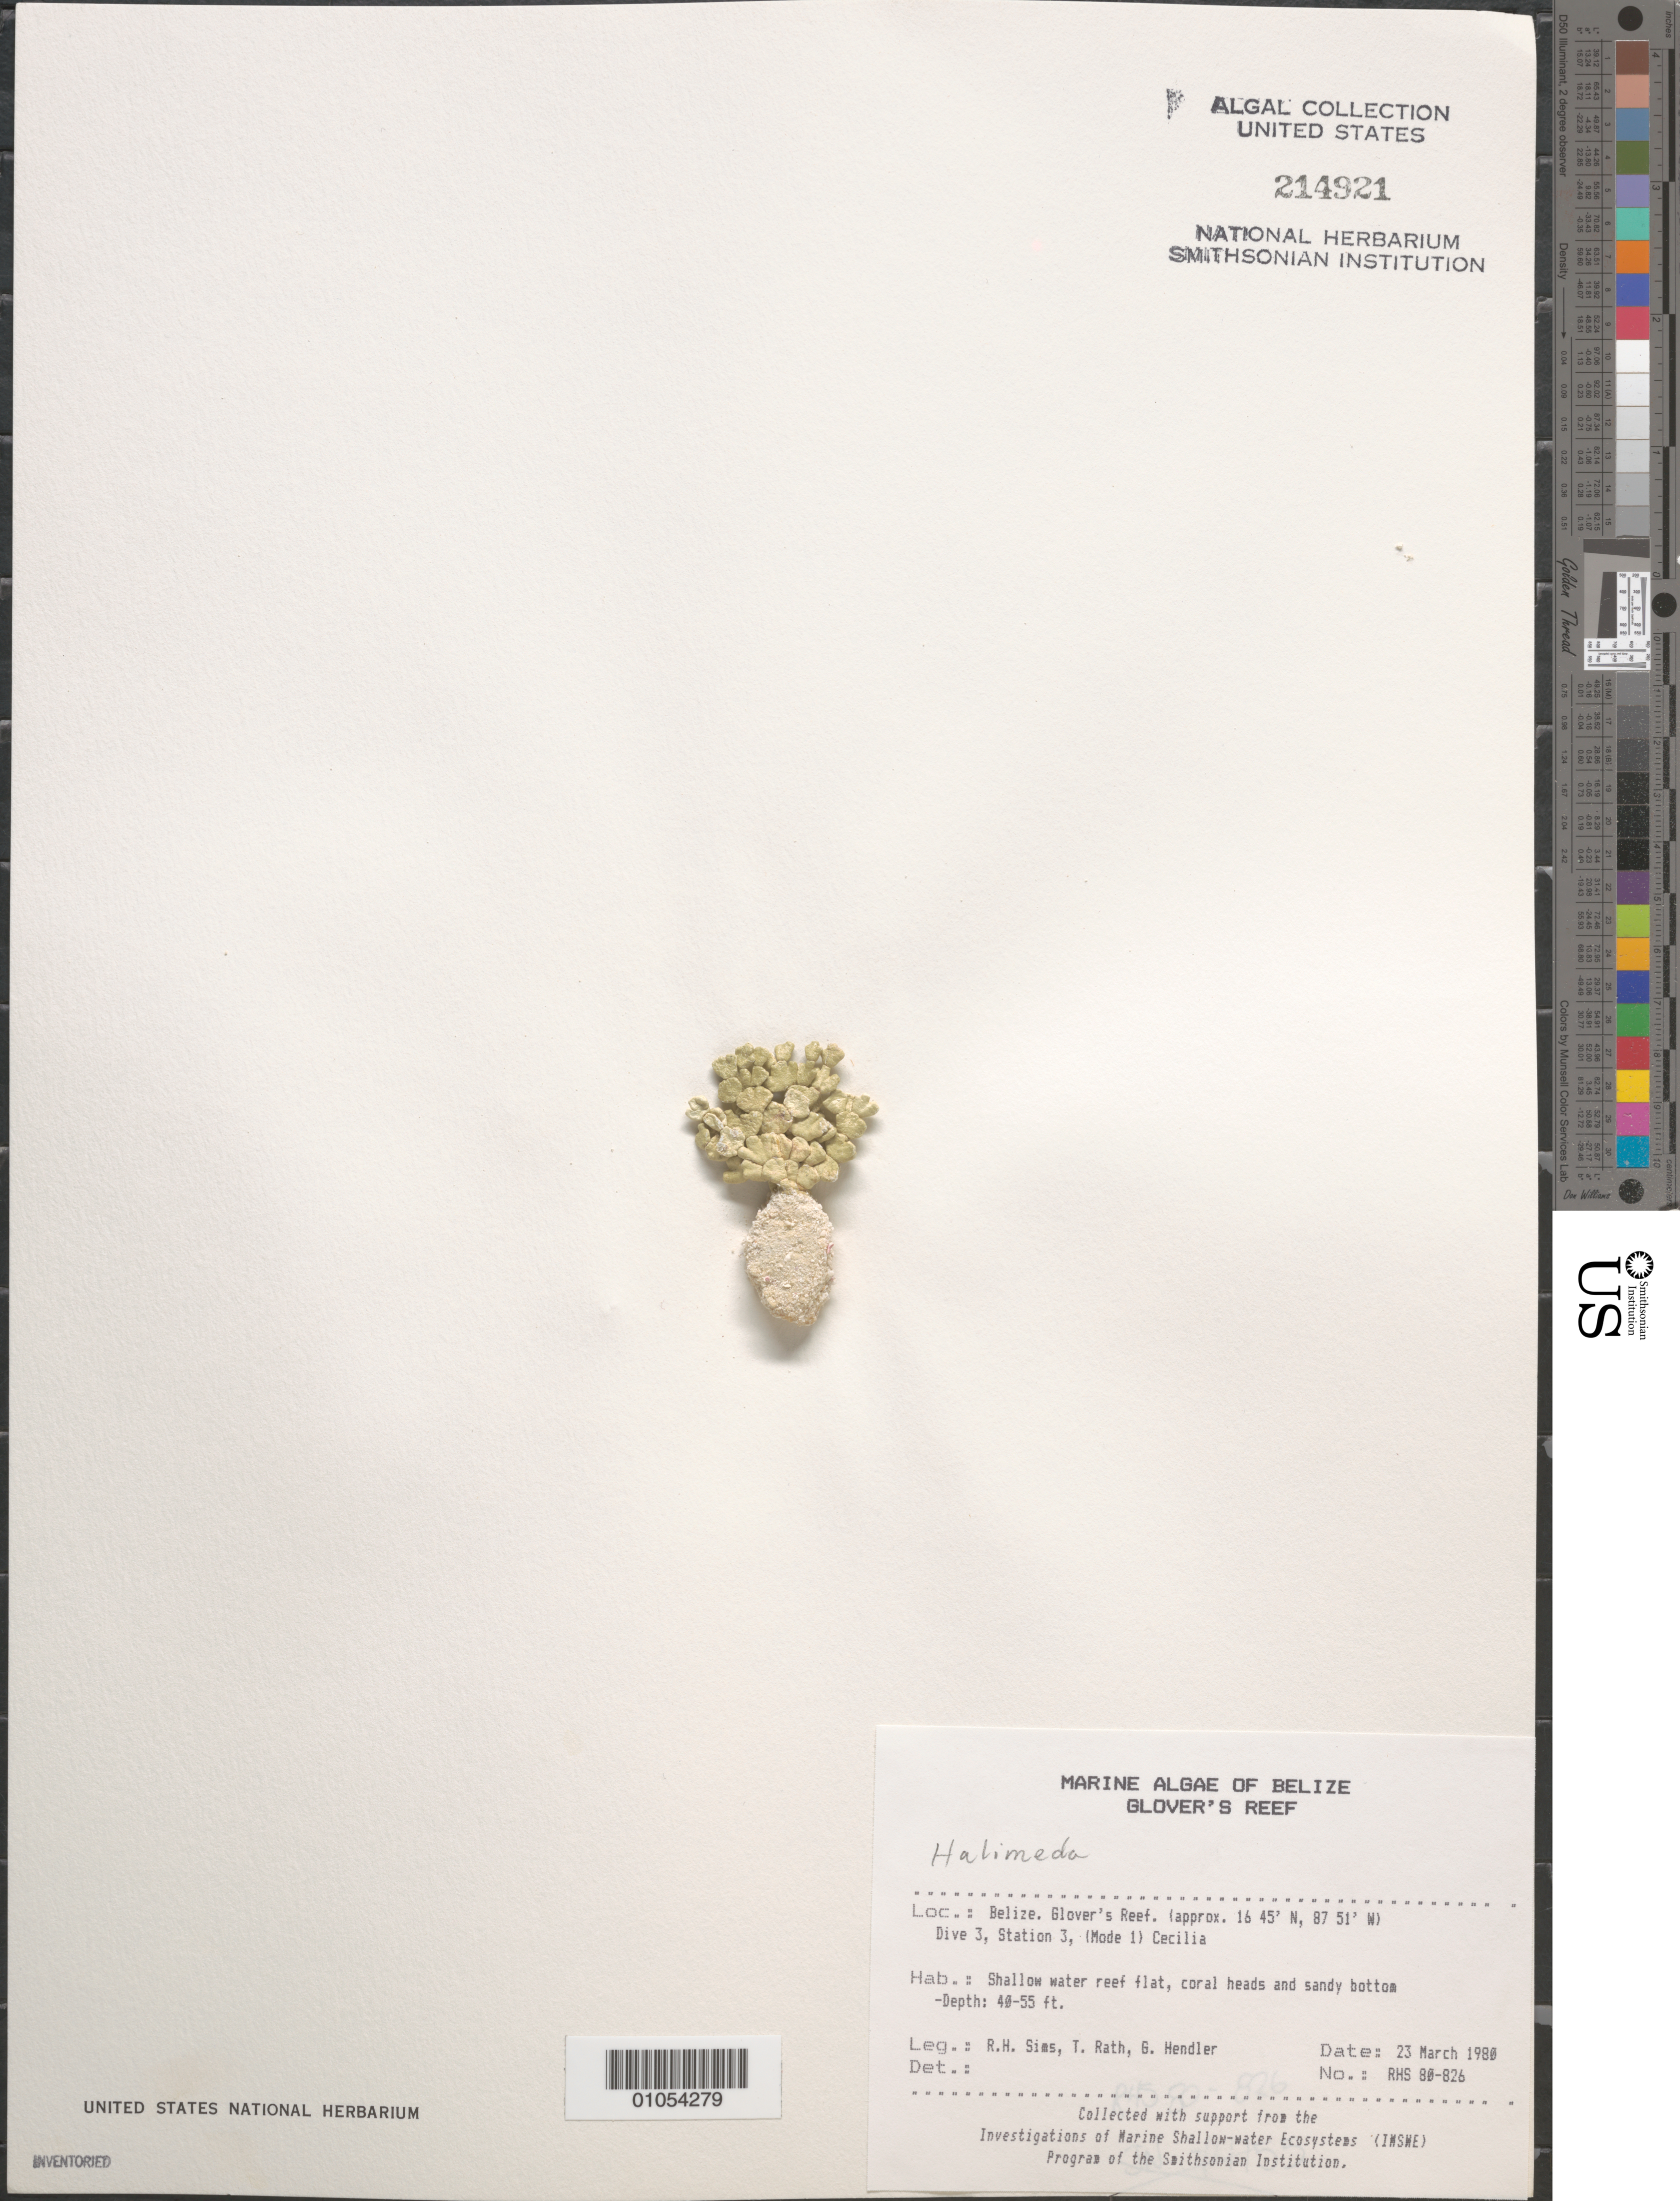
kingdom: Plantae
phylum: Chlorophyta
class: Ulvophyceae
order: Bryopsidales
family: Halimedaceae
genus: Halimeda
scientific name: Halimeda sp.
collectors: R. H. Sims, T. Rath & G. Hendler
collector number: RHS 80-826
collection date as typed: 23 Mar 1980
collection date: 1980-03-23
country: Belize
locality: Glover's Reef, Dive 3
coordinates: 16 45'N, 87 51'W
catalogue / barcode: US 214921